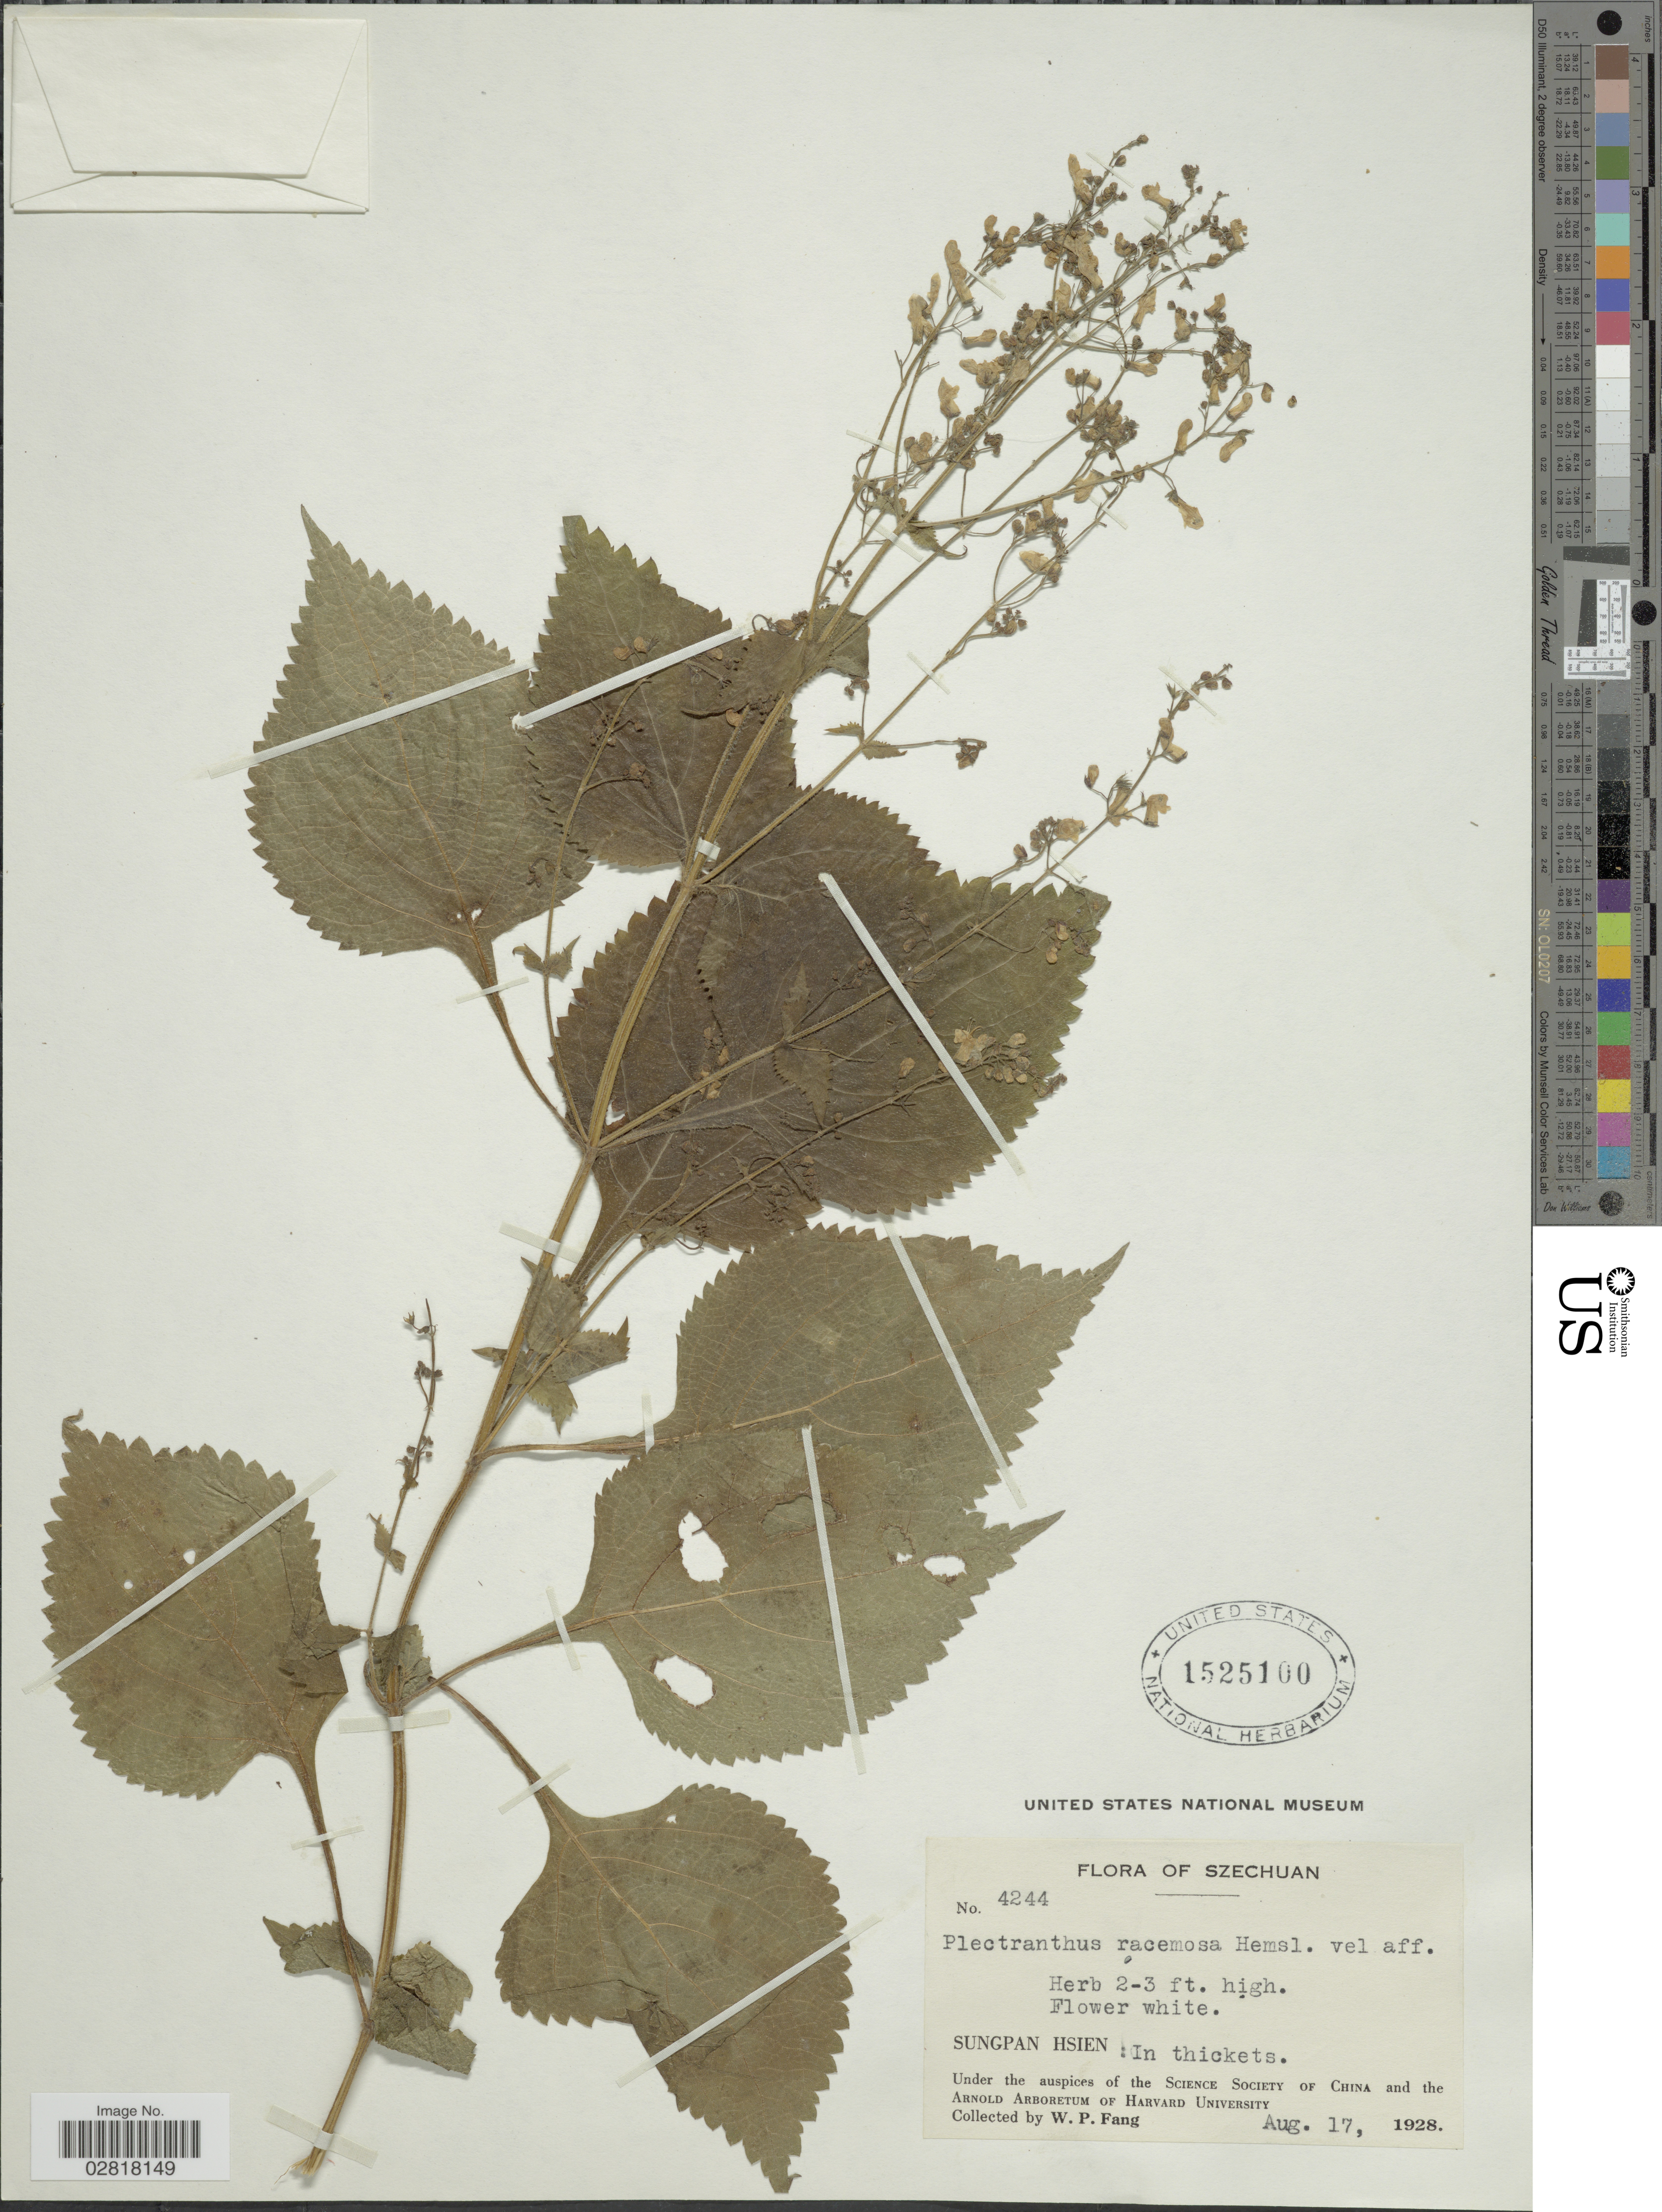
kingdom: Plantae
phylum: Tracheophyta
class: Magnoliopsida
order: Lamiales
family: Lamiaceae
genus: Plectranthus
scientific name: Plectranthus racemosus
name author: Hemsl.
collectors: W. P. Fang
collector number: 4244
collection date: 1928-08-17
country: China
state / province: Sichuan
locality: Szechuan, Sungpan Hsien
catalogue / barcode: US 1525100